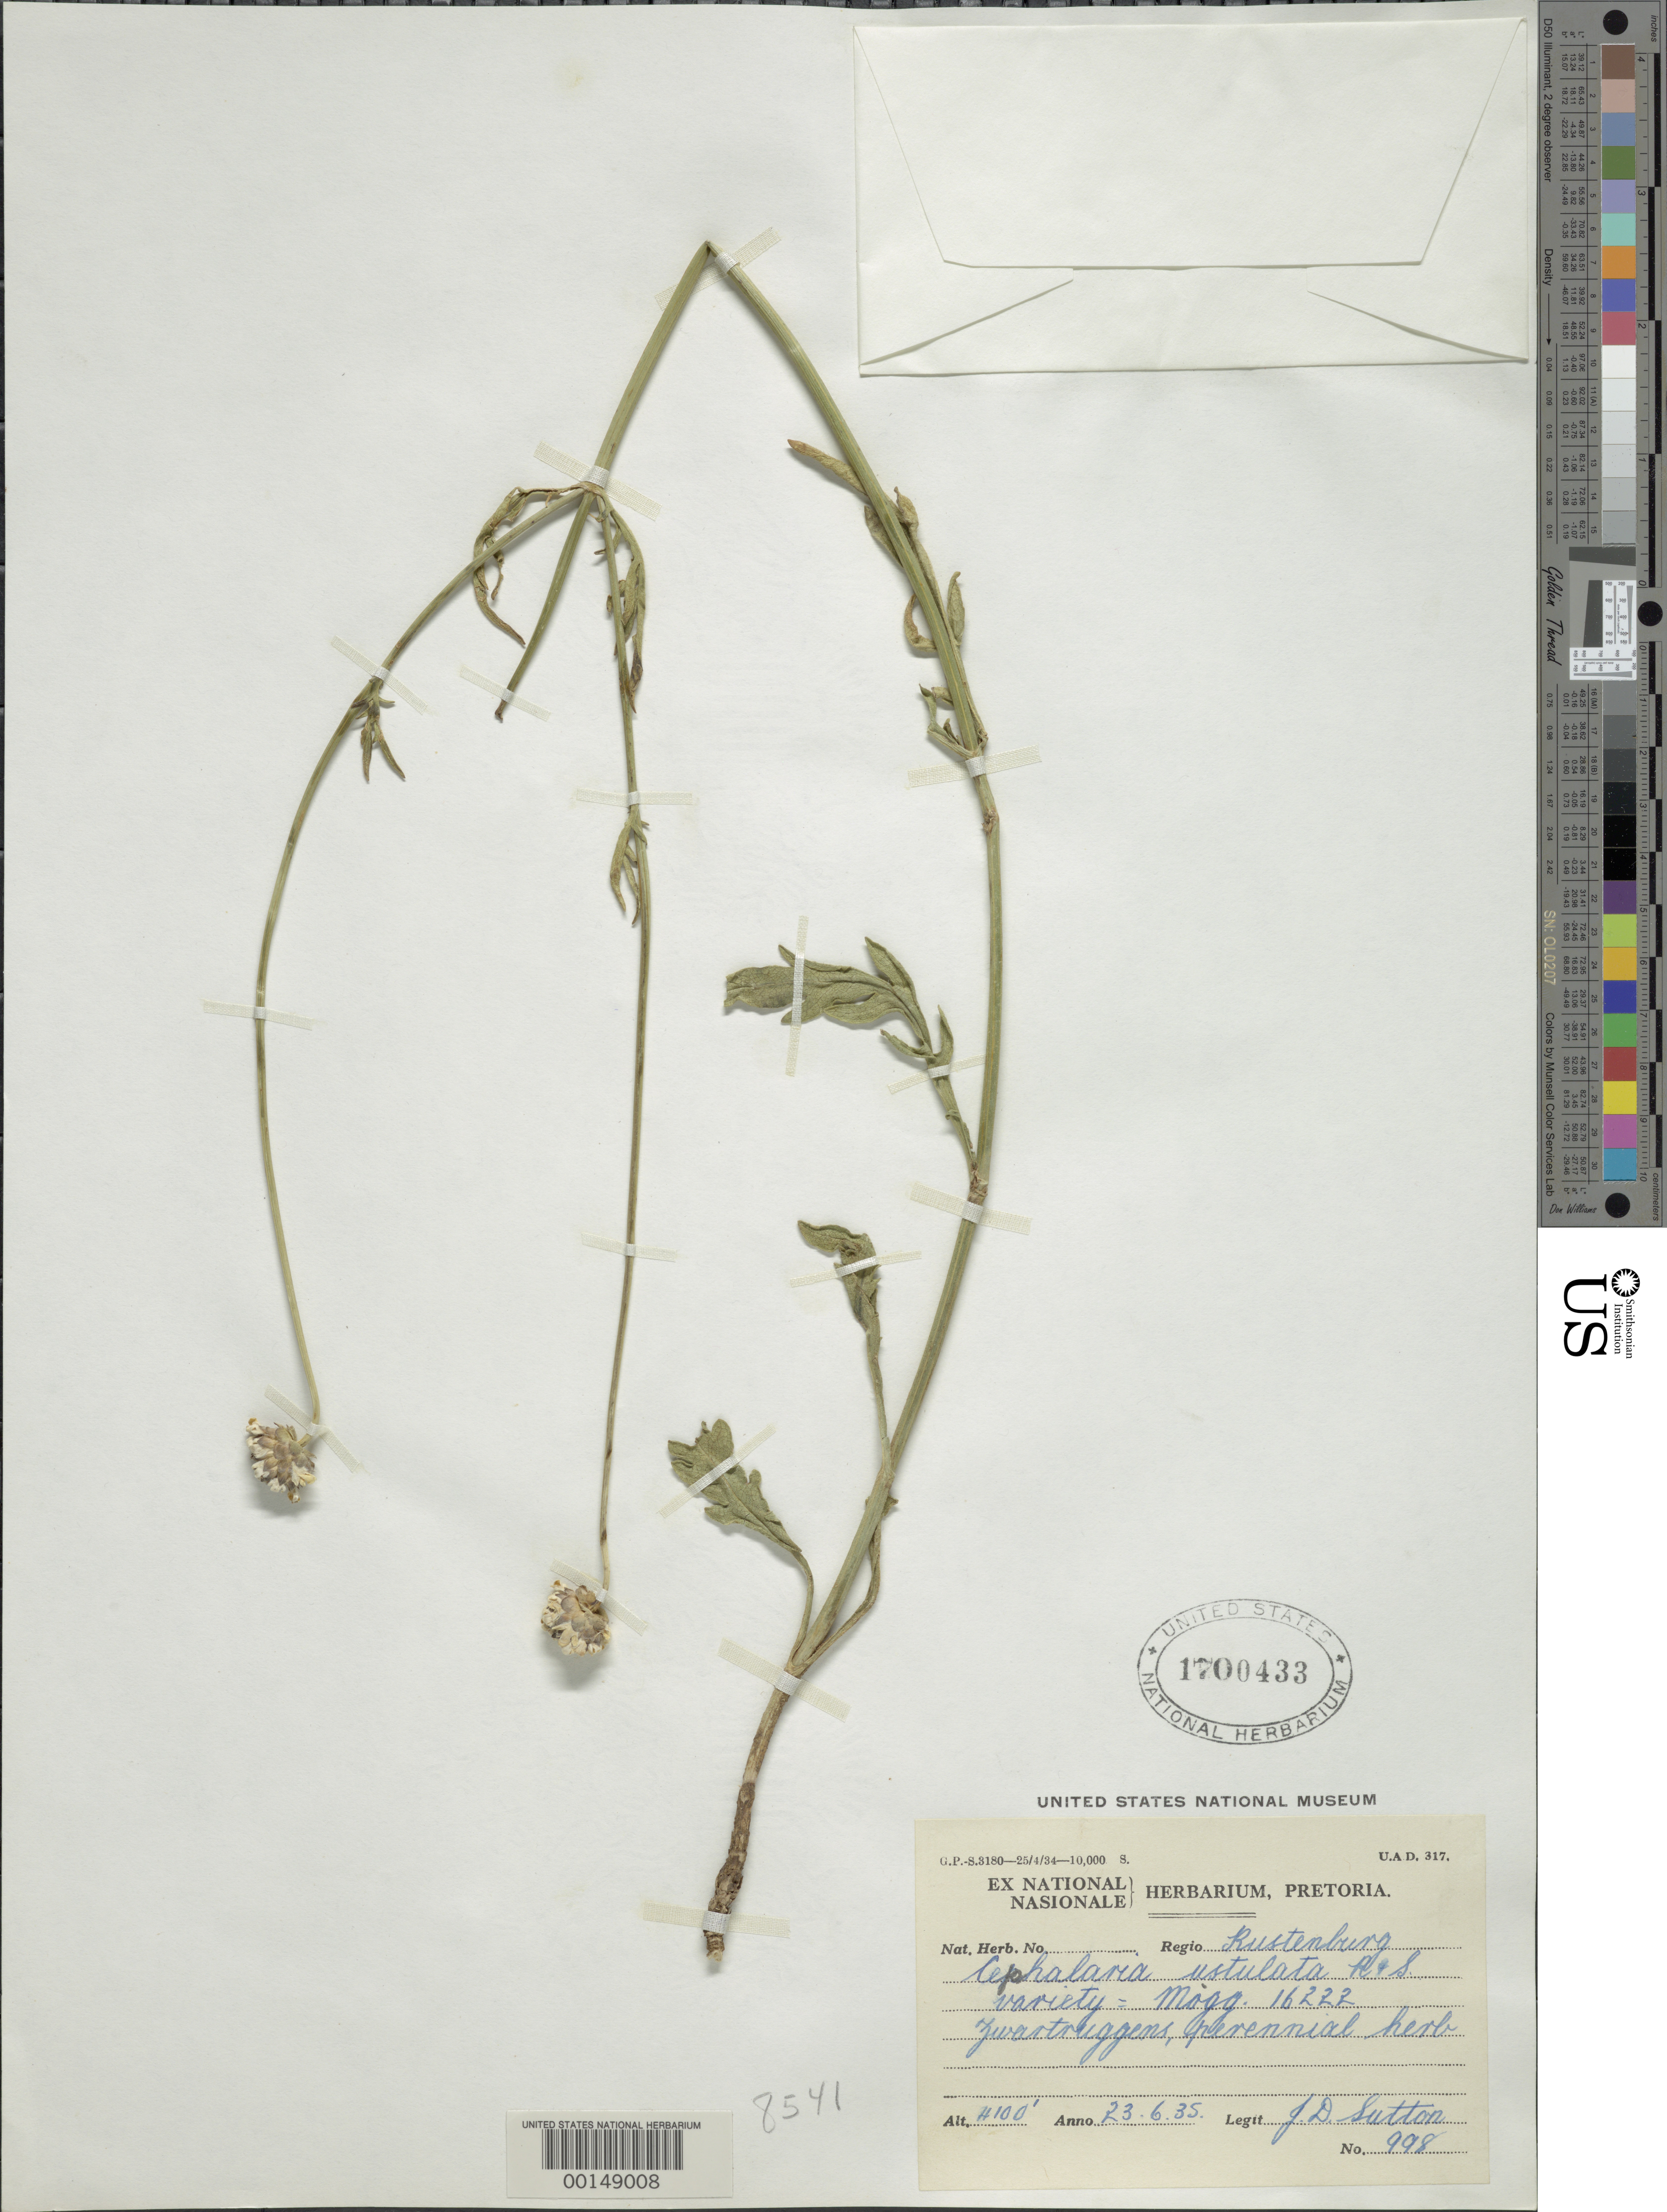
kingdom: Plantae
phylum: Tracheophyta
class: Magnoliopsida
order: Dipsacales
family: Caprifoliaceae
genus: Cephalaria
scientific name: Cephalaria ustulata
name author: Roem. & Schult.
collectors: J. Sutton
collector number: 998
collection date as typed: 23 Jun 1935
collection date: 1935-06-23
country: South Africa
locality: Rustenburg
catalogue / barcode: US 1700433